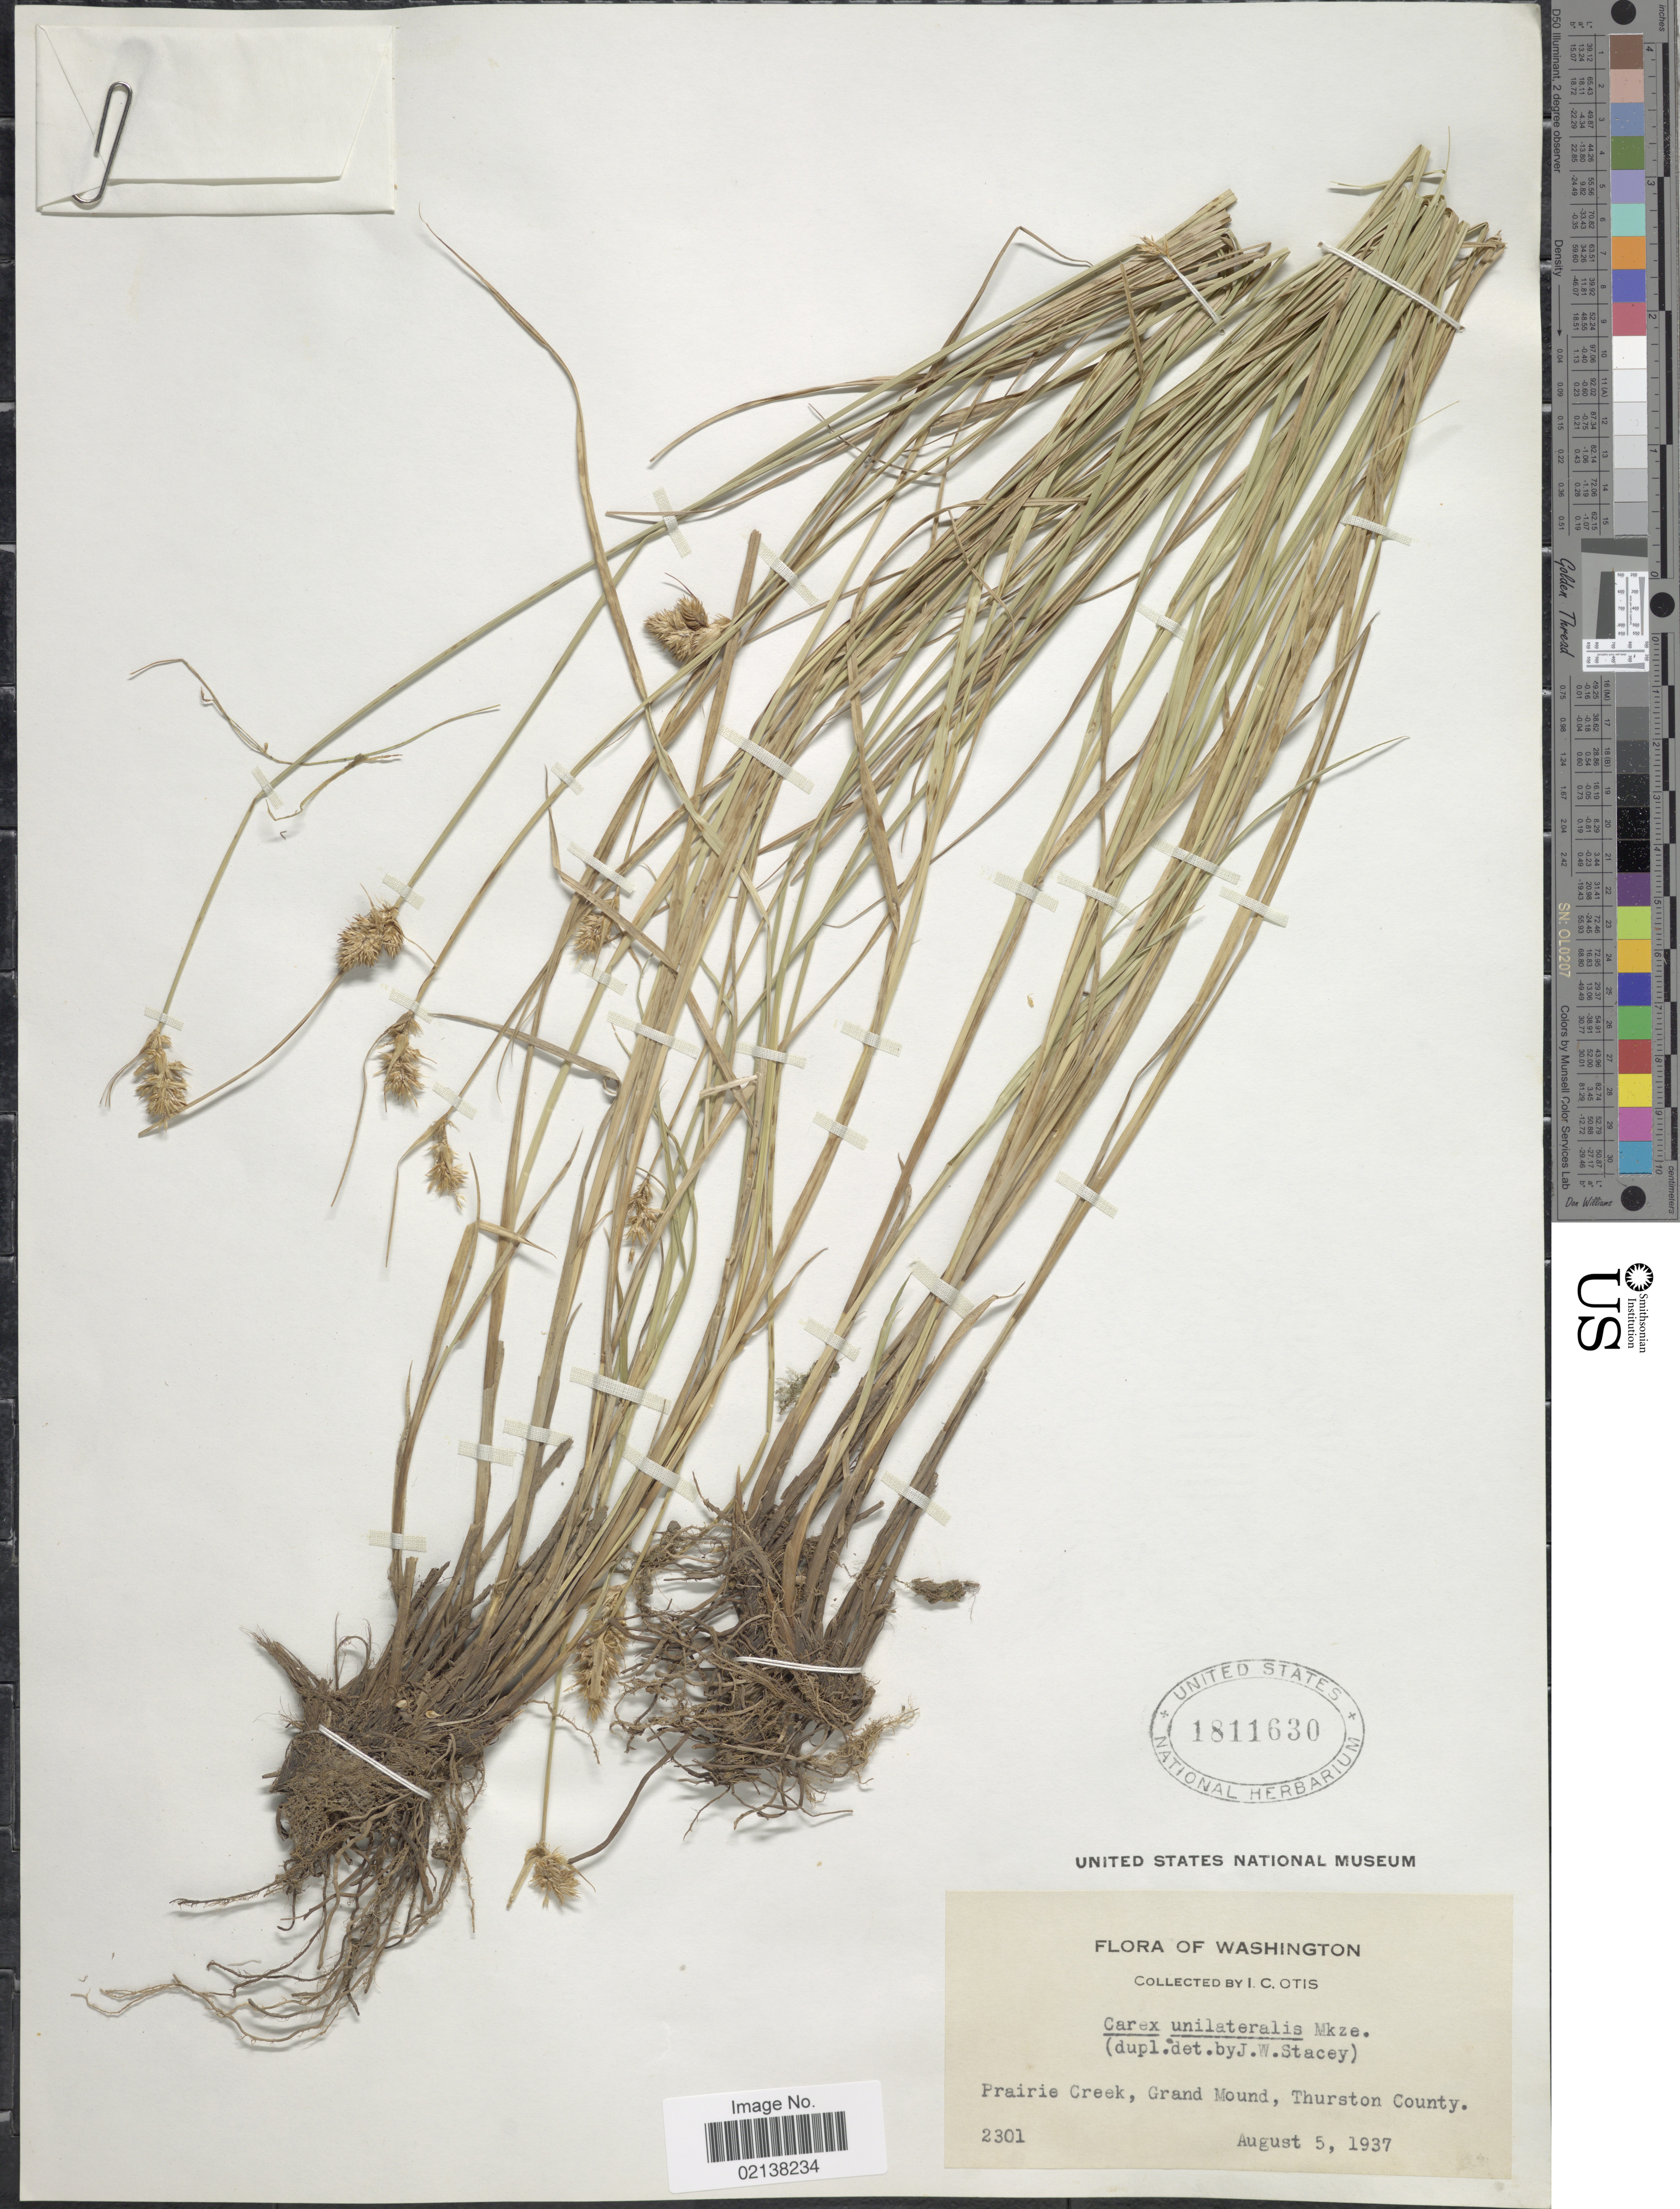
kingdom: Plantae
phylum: Tracheophyta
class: Liliopsida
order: Poales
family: Cyperaceae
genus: Carex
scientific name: Carex unilateralis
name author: Mack.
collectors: I. C. Otis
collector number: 2301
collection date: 1937-08-05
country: United States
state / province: Washington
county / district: Thurston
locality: Prairie Creek, Grand Mound, Thurston County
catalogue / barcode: US 1811630